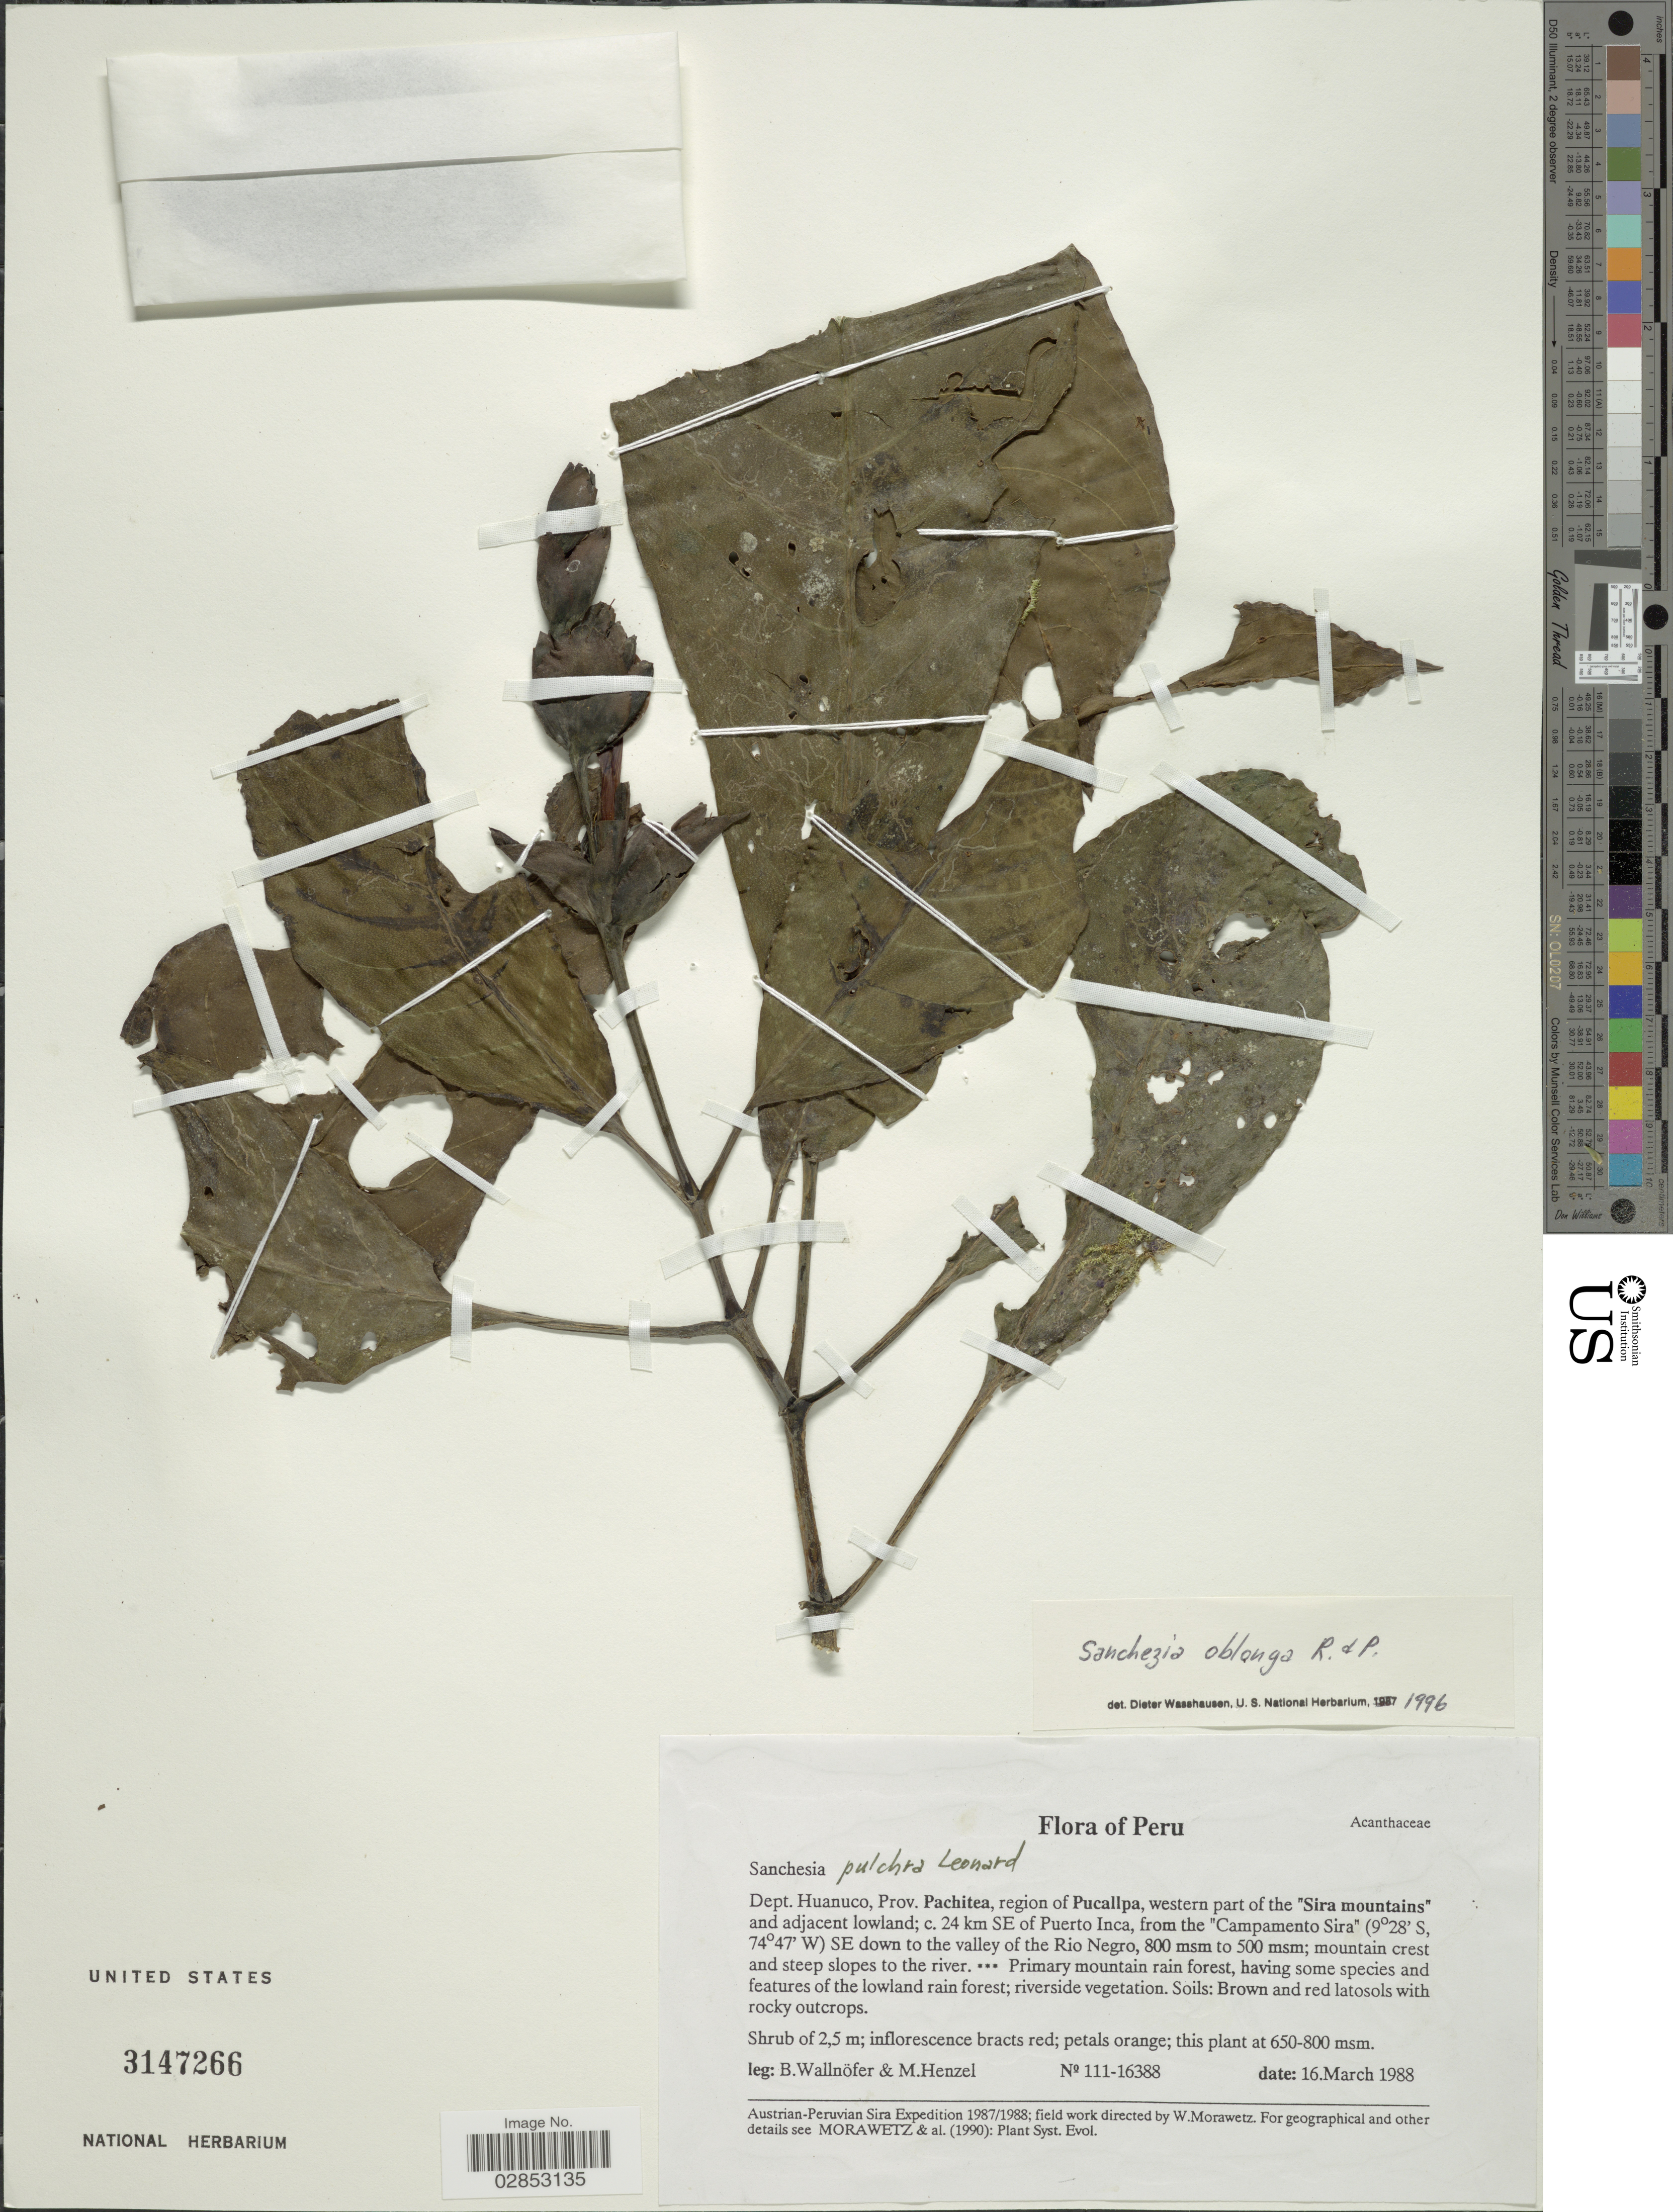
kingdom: Plantae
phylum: Tracheophyta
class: Magnoliopsida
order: Lamiales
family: Acanthaceae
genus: Sanchezia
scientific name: Sanchezia rubriflora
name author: Leonard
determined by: Azevedo, Igor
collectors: B. Wallnöfer & M. Henzel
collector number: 111-16388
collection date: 1988-03-16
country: Peru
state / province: Huánuco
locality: Dept. Huanuco, Prov. Pachitea, region of Pucallpa, western part of the "Sira mountains" and adjacent lowland; c. 24 km SE of Puerto Inca, from the "Campamento Sira" SE down to the valley of the Rio Negro, mountain crest and steep slopes to the river.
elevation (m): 650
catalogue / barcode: US 3147266